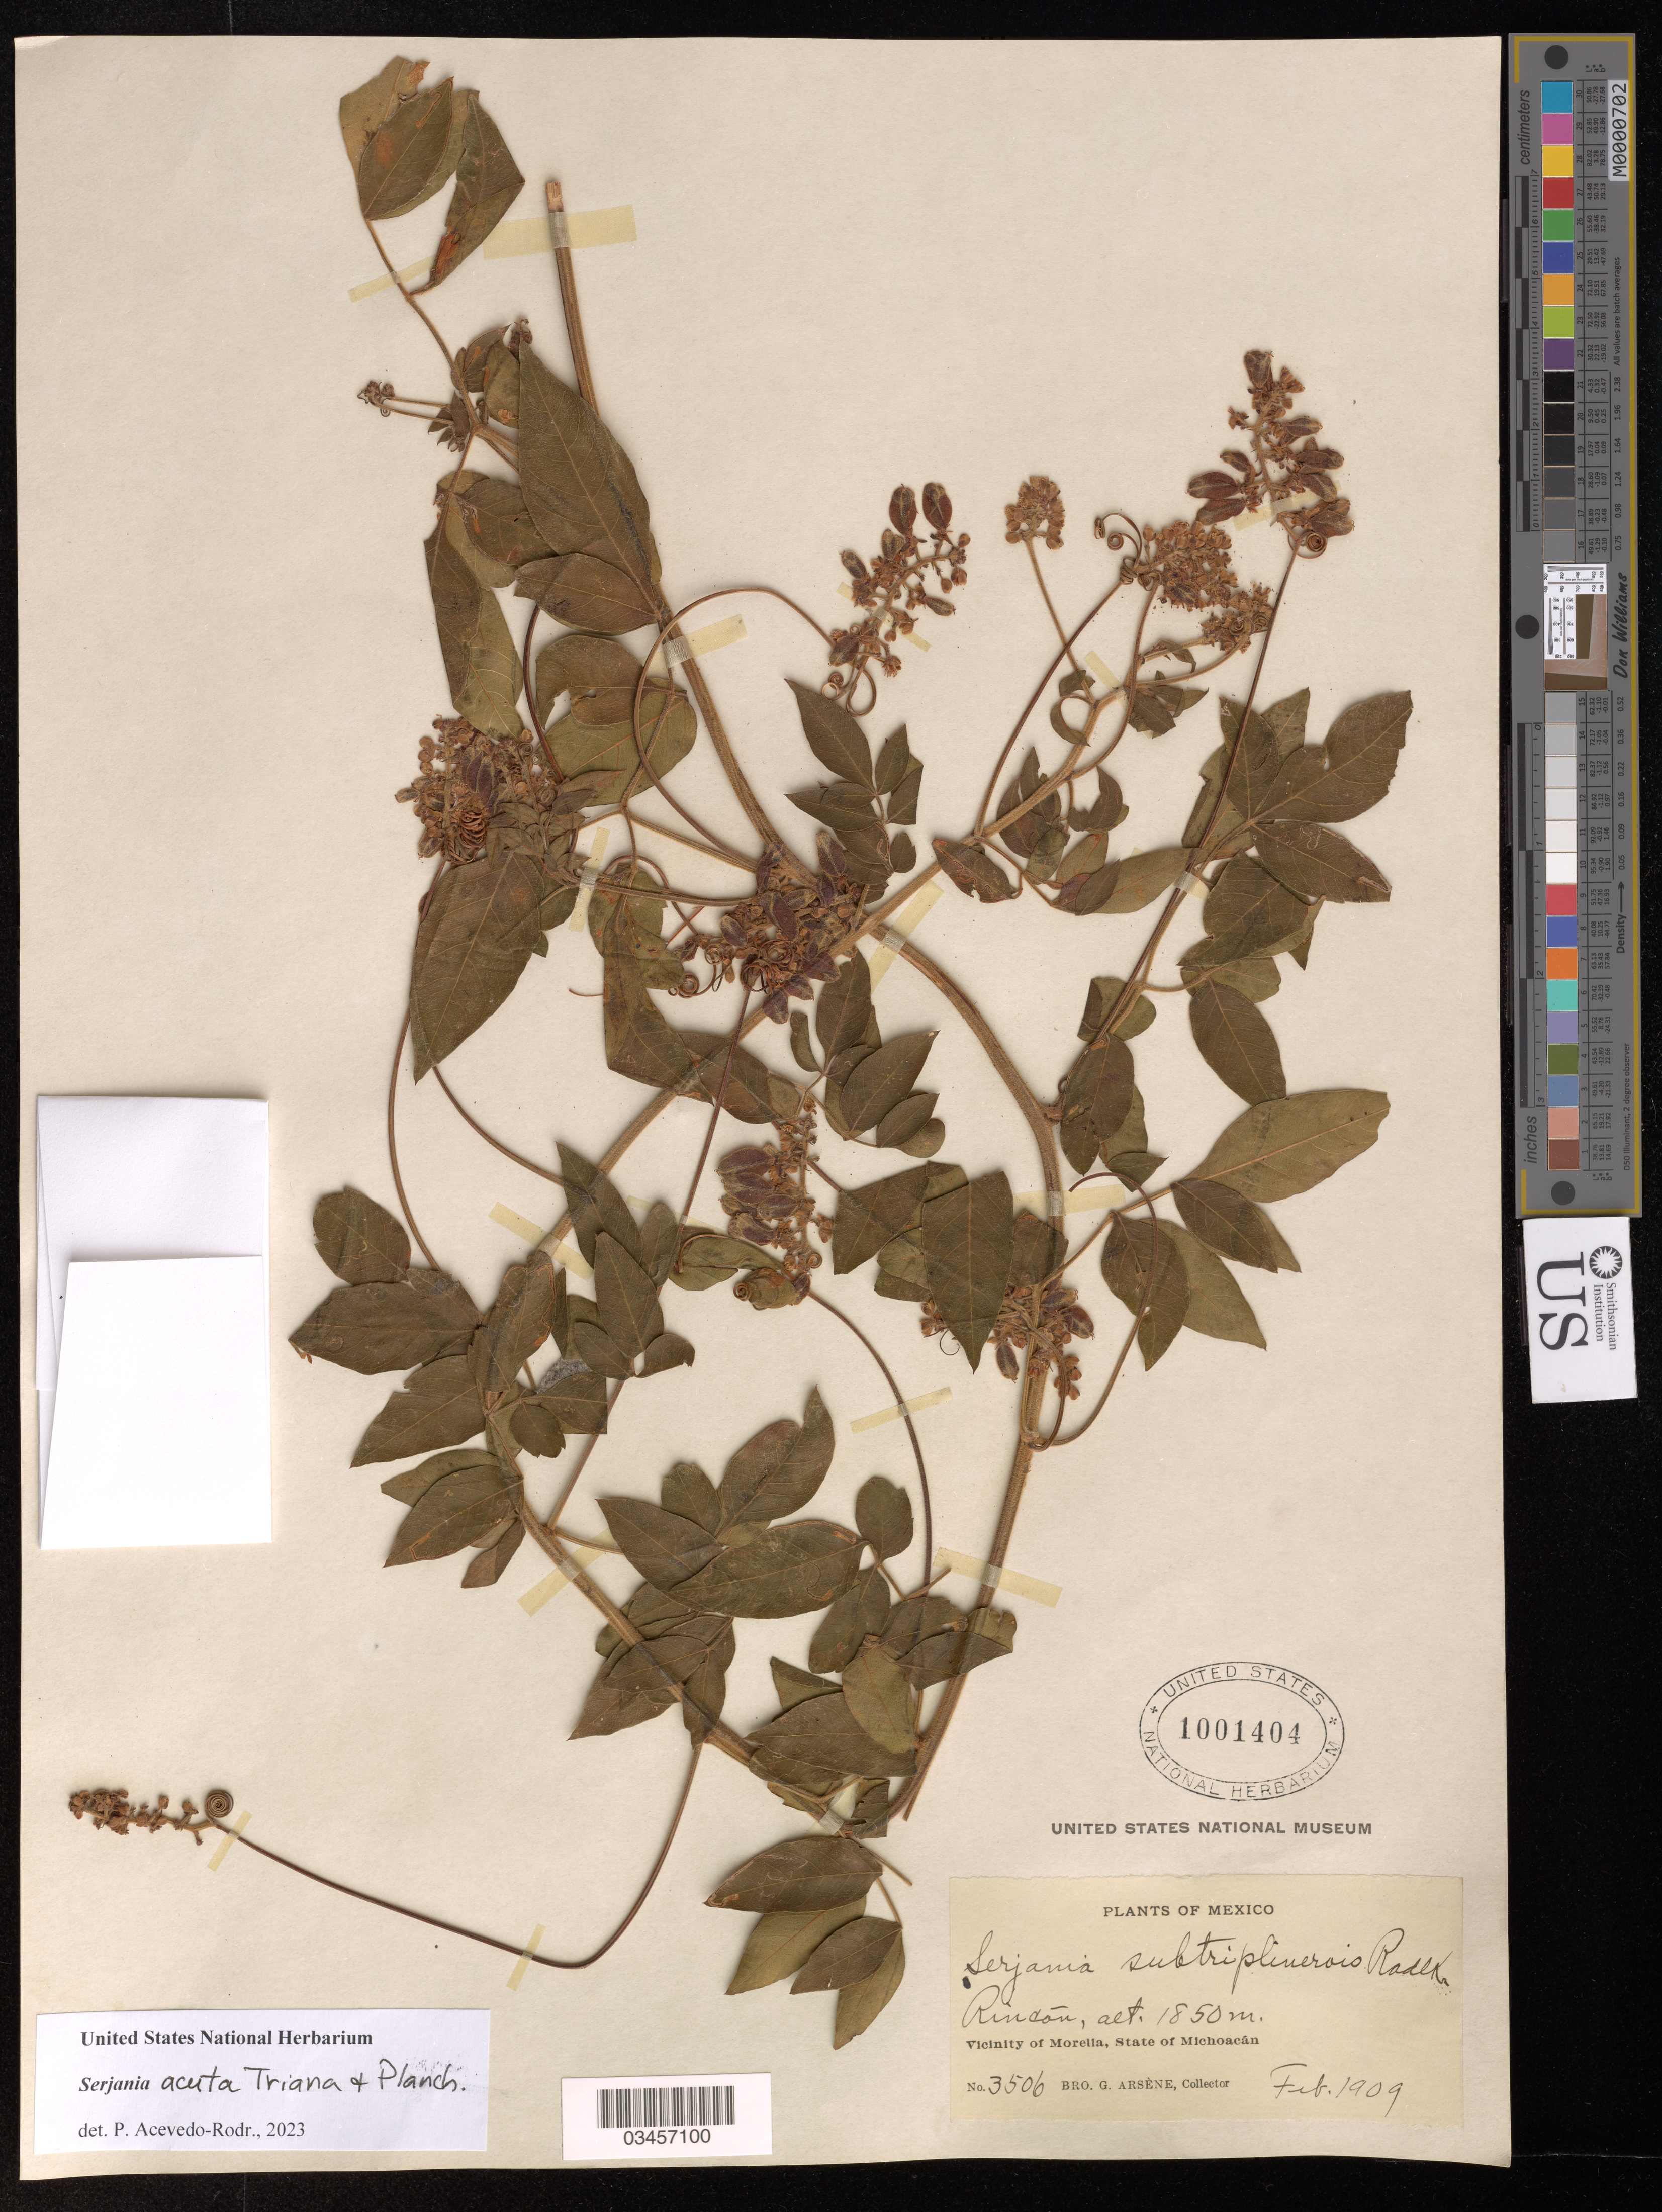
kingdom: Plantae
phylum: Tracheophyta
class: Magnoliopsida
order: Sapindales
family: Sapindaceae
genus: Serjania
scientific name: Serjania acuta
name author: Triana & Planch.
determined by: Acevedo-Rodriguez, P., (US), Smithsonian Institution - National Museum of Natural History (UNITED STATES)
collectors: Bro. G. Arsène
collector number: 3506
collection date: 1909-02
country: Mexico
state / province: Michoacán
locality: Morelia vicinity. Rindó.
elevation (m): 1850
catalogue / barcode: US 1001404